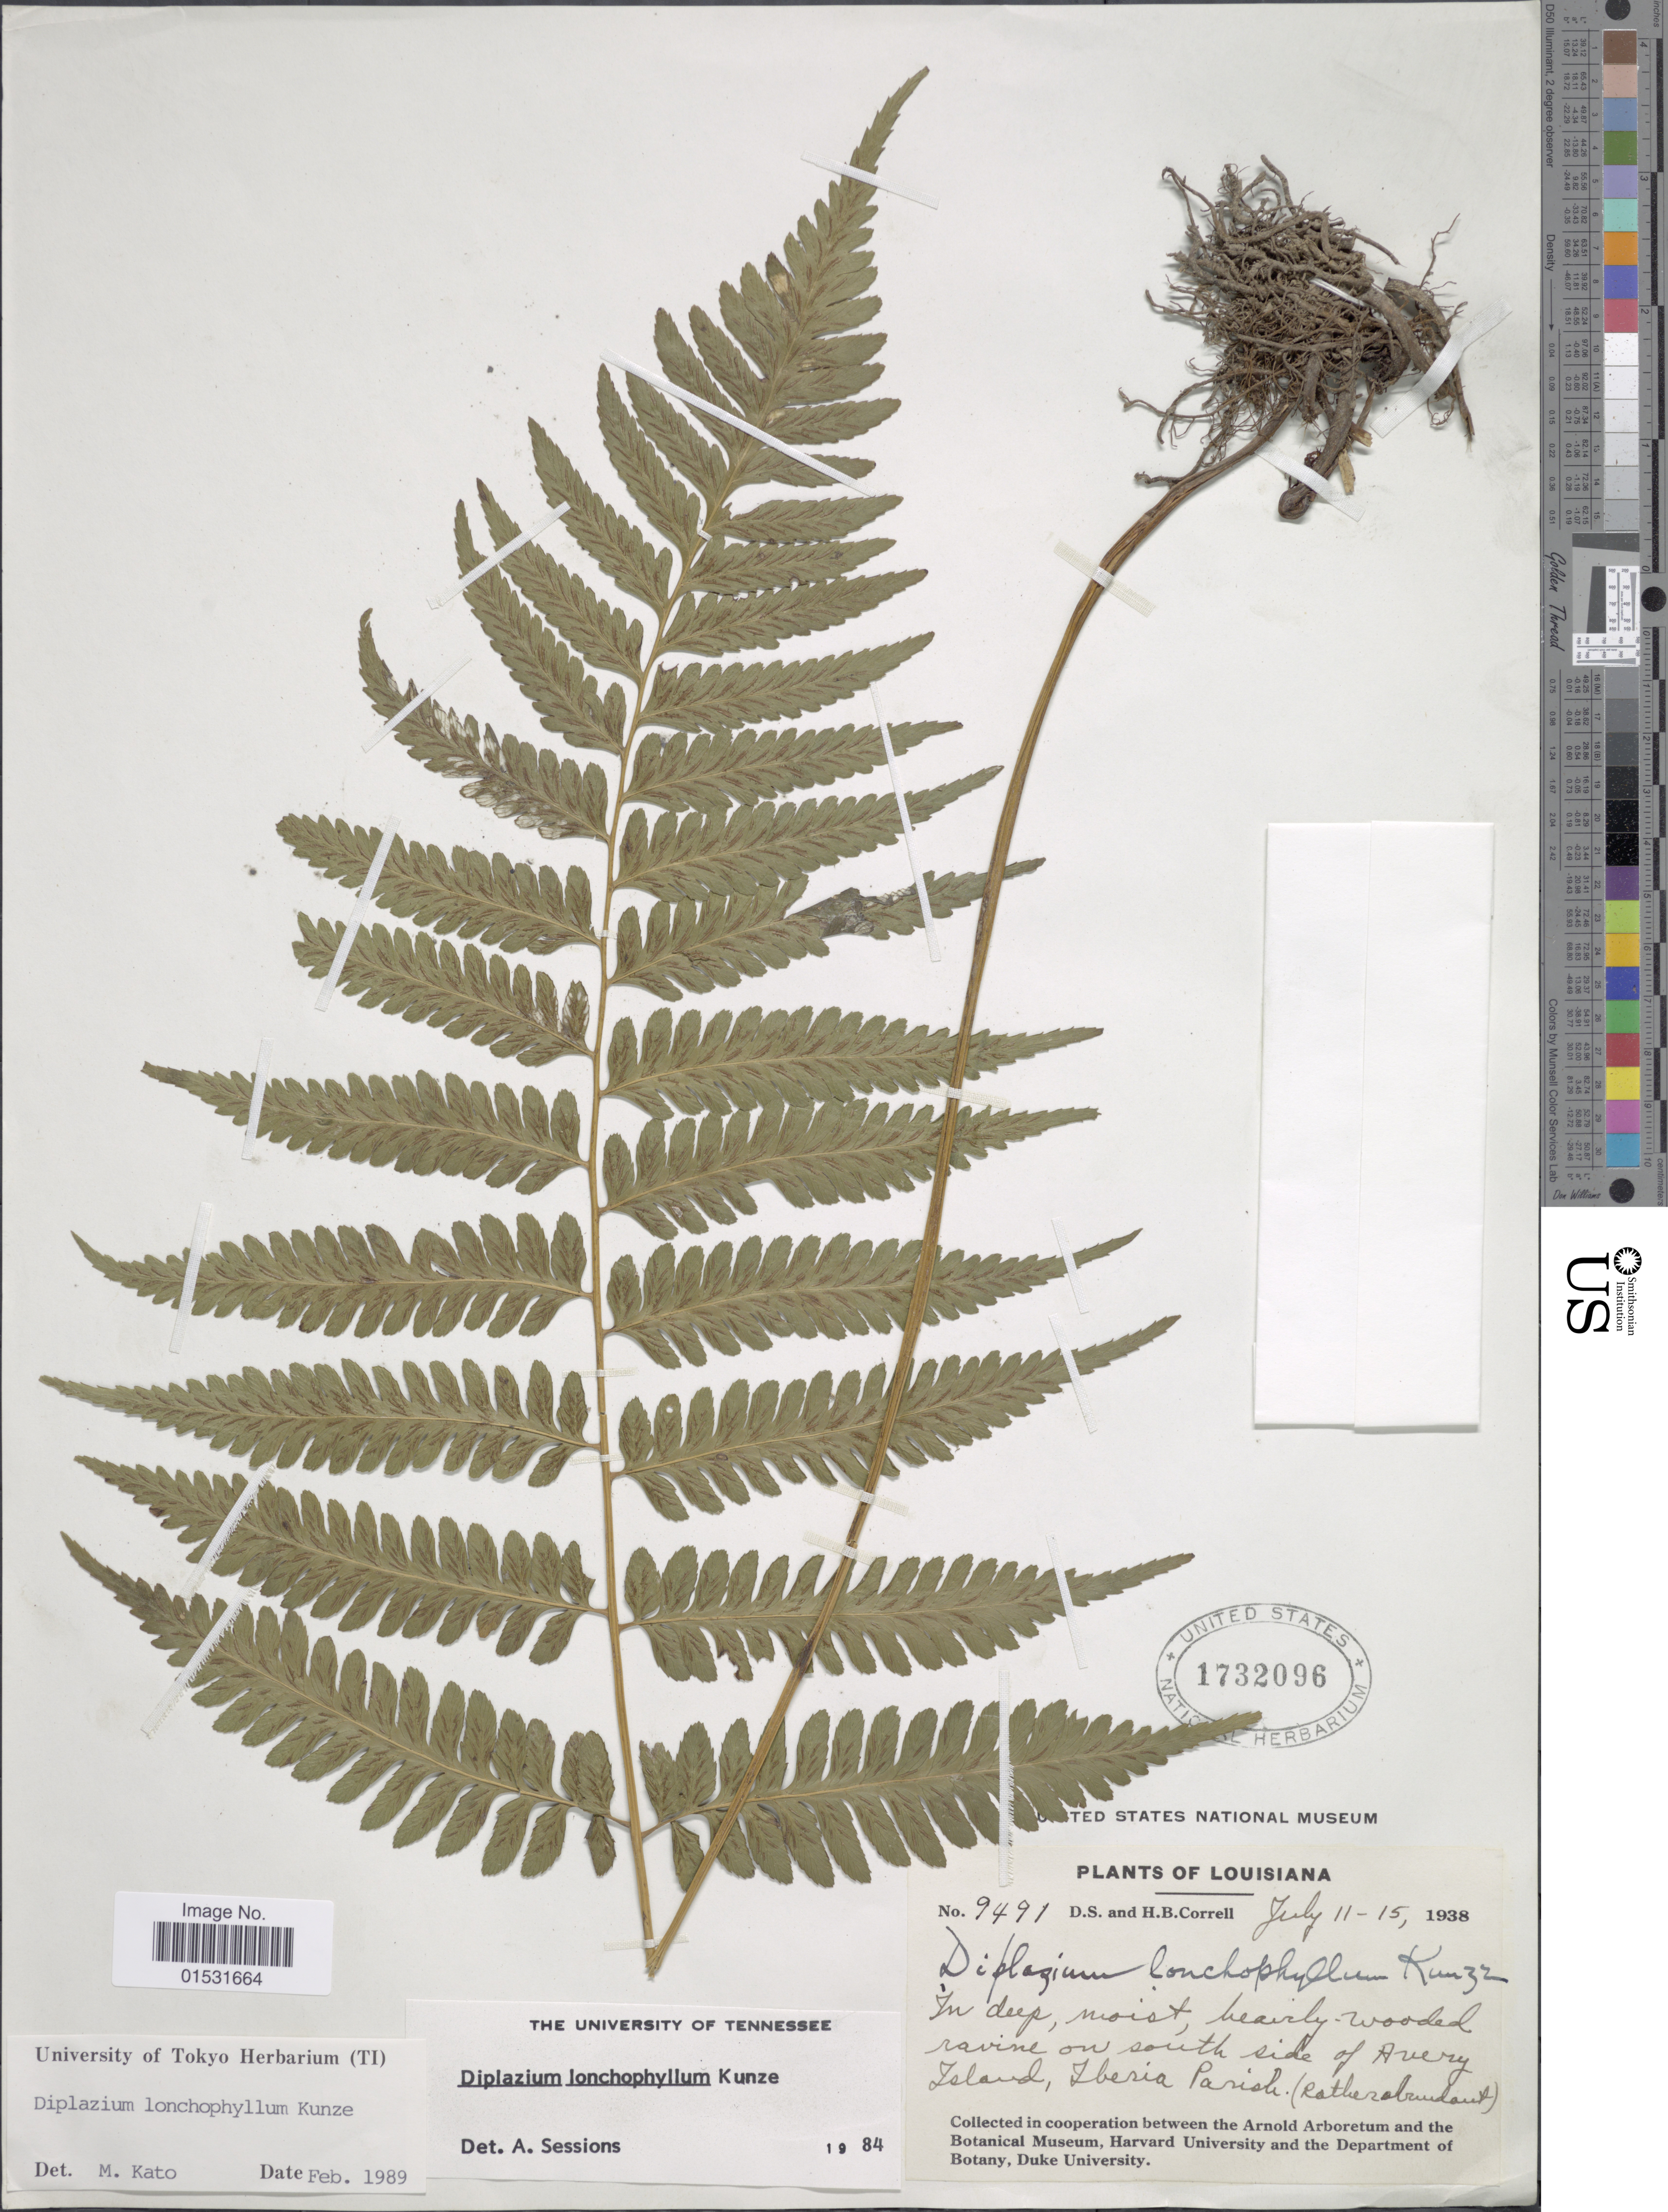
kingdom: Plantae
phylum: Tracheophyta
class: Polypodiopsida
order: Polypodiales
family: Athyriaceae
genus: Diplazium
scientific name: Diplazium lonchophyllum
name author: Kunze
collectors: D. S. Correll & H. Correll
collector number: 9491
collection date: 1938-07-11/1938-07-15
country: United States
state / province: Louisiana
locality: In deep, moist, heavily-wooded ravine on south side of Avery Island, Iberia Parish.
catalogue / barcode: US 1732096